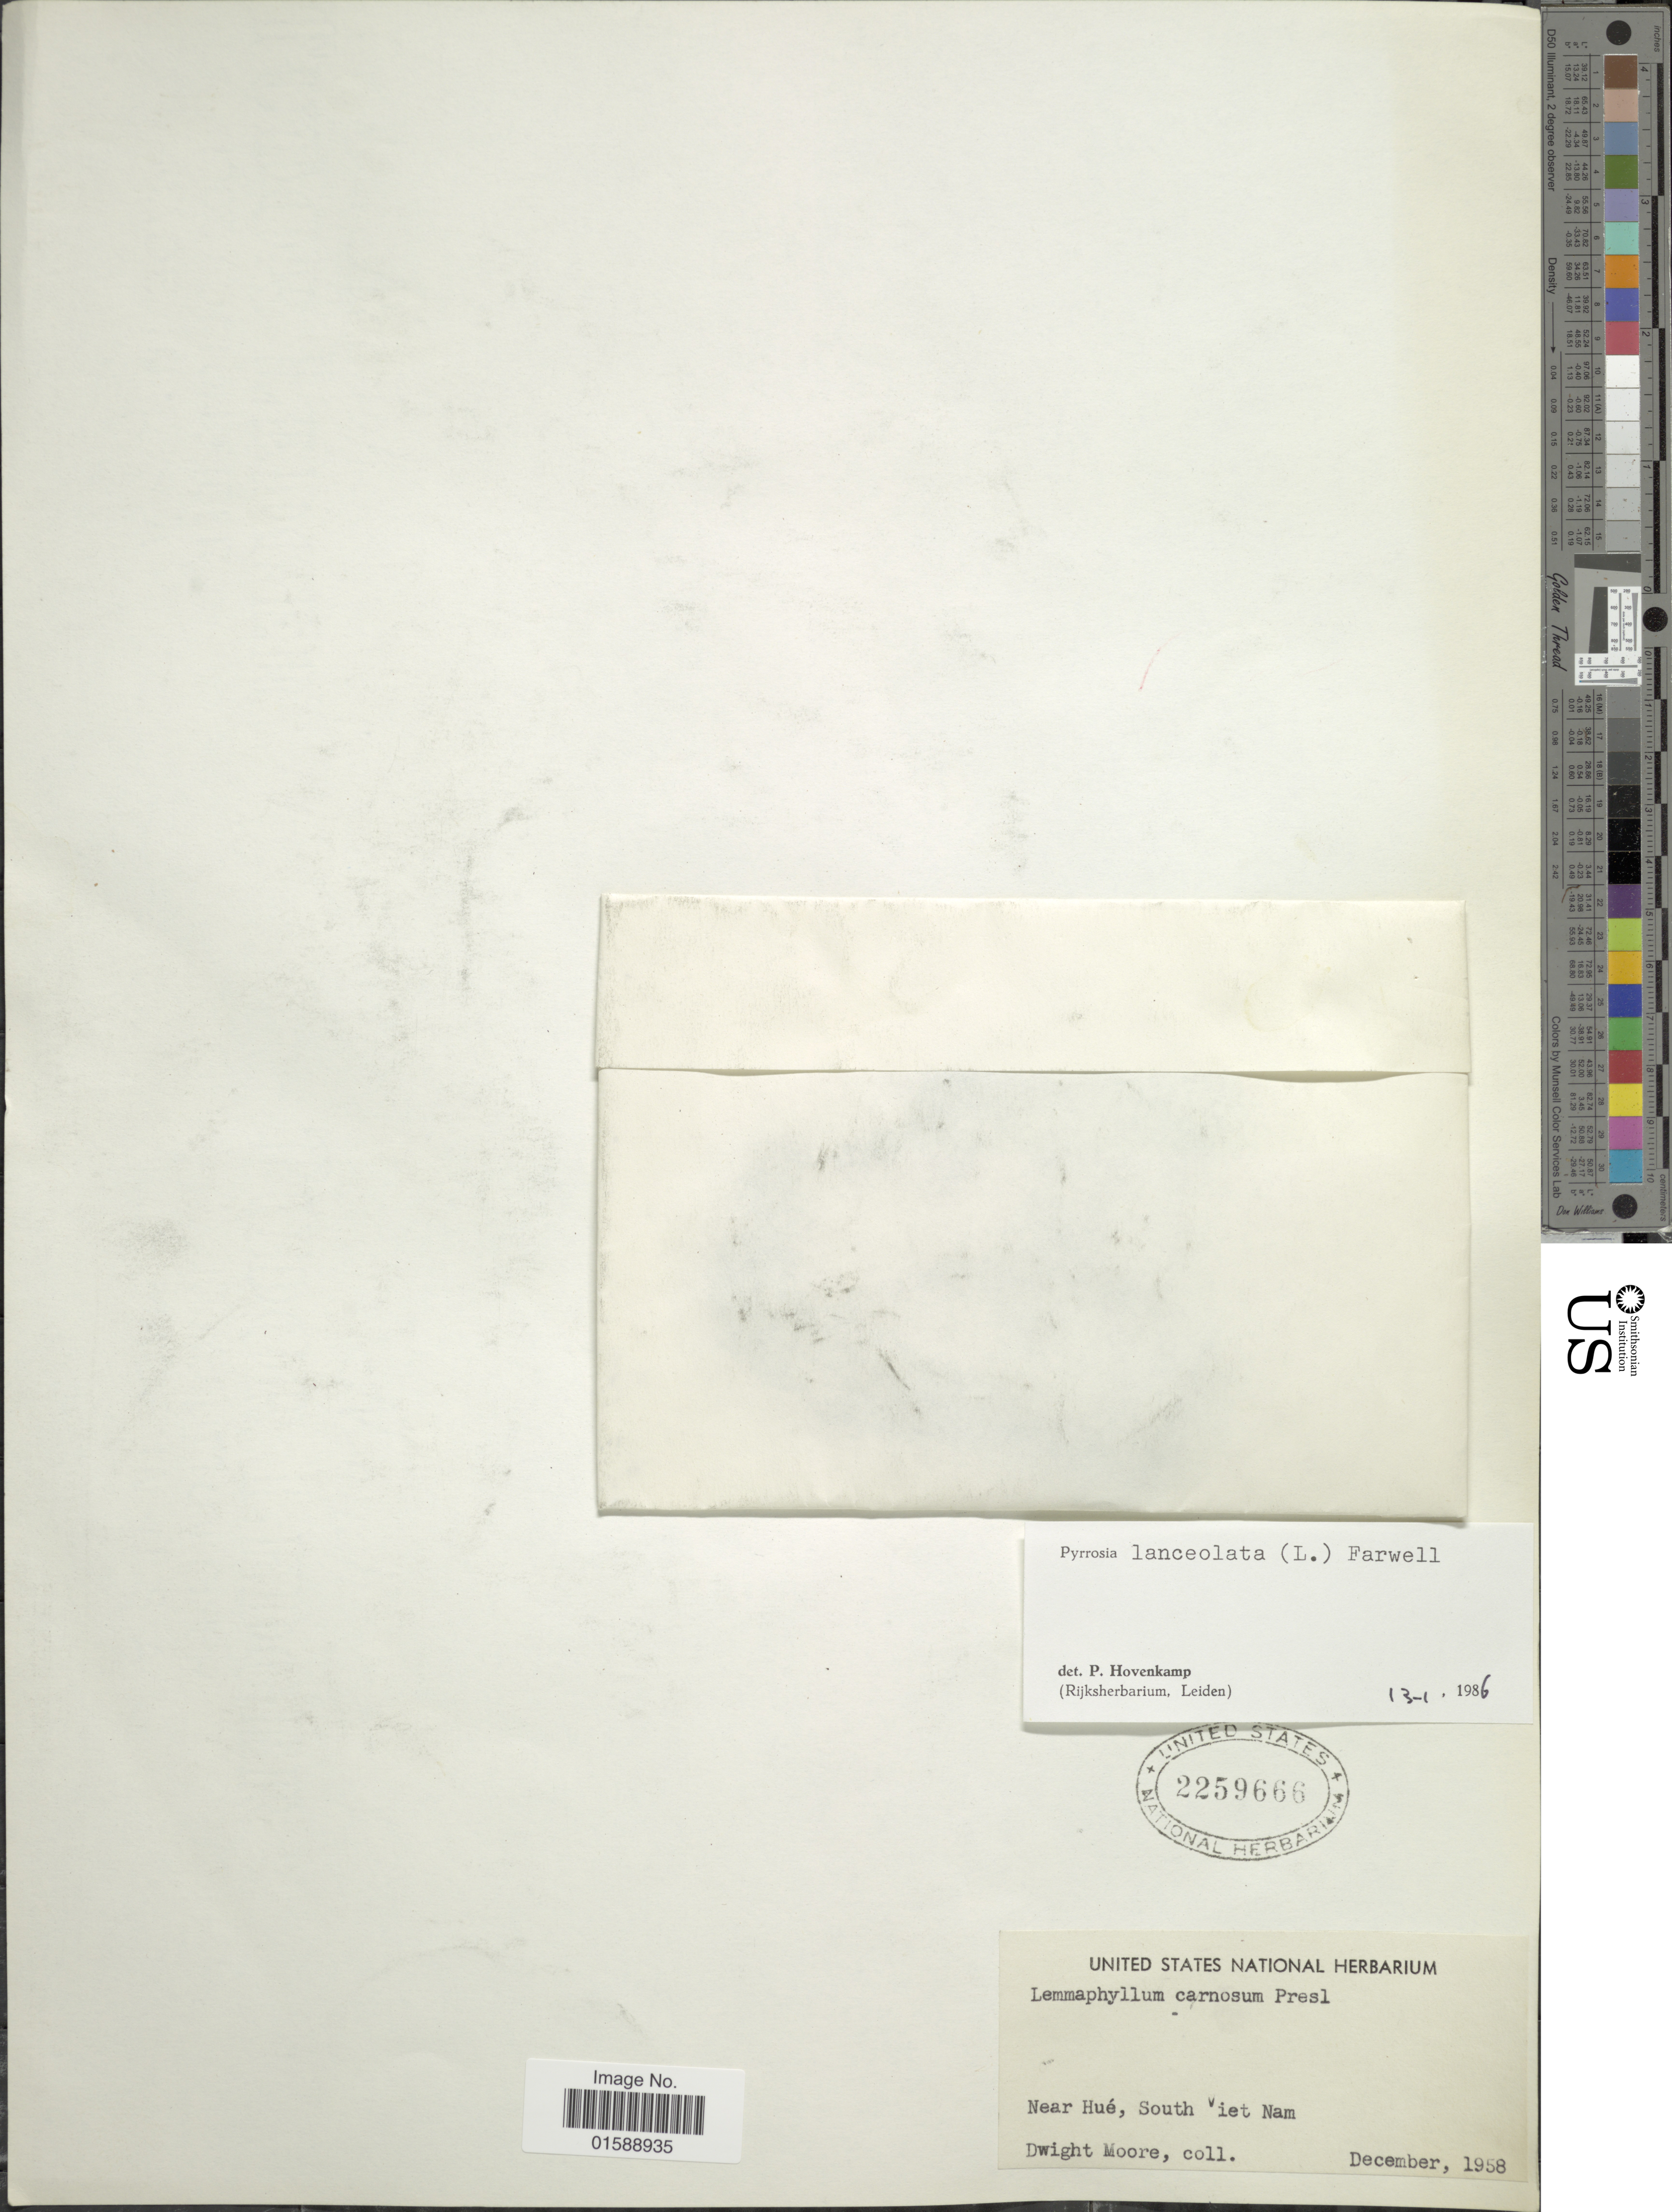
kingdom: Plantae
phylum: Tracheophyta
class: Polypodiopsida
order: Polypodiales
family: Polypodiaceae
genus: Pyrrosia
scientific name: Pyrrosia lanceolata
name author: (L.) Farw.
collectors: D. Moore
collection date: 1958-12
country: Vietnam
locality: Near Hué, South Viet Nam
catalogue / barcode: US 2259666